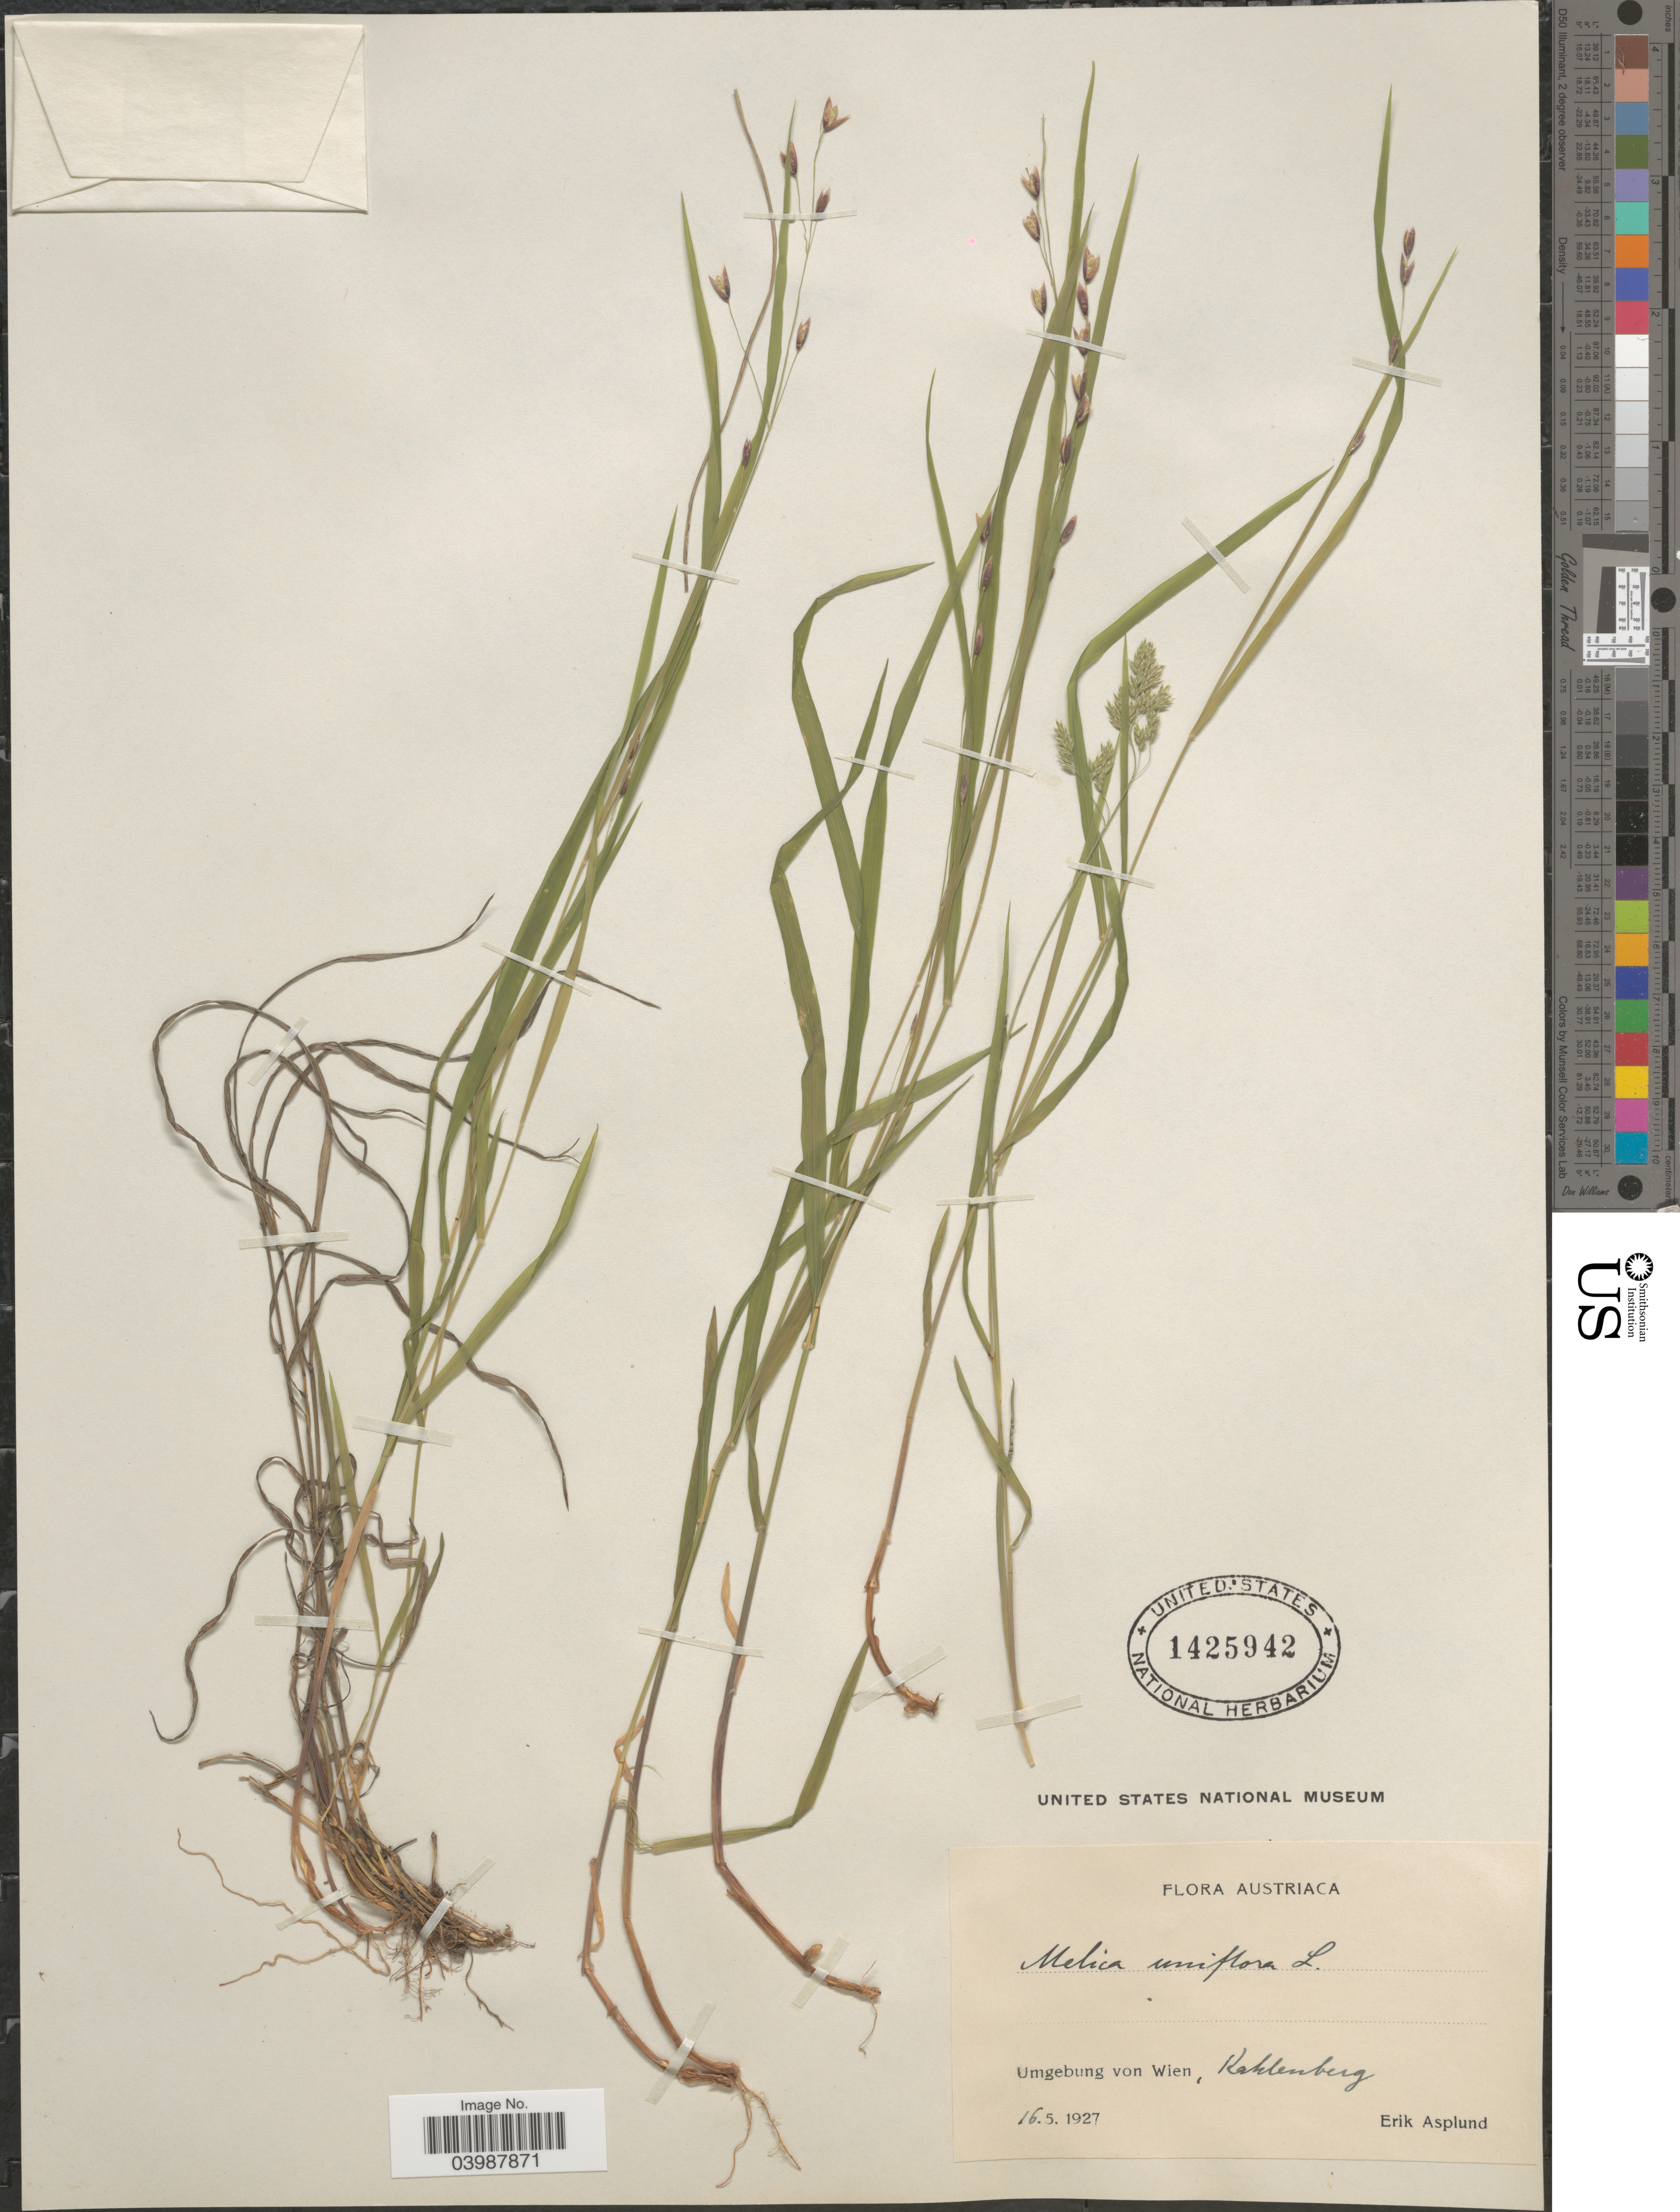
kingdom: Plantae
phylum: Tracheophyta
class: Liliopsida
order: Poales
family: Poaceae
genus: Melica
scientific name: Melica uniflora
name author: Retz.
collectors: E. Asplund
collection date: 1927-05-16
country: Austria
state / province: Wien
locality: Austriaca. Umgebung von Wien, Kahlenberg.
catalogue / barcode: US 1425942